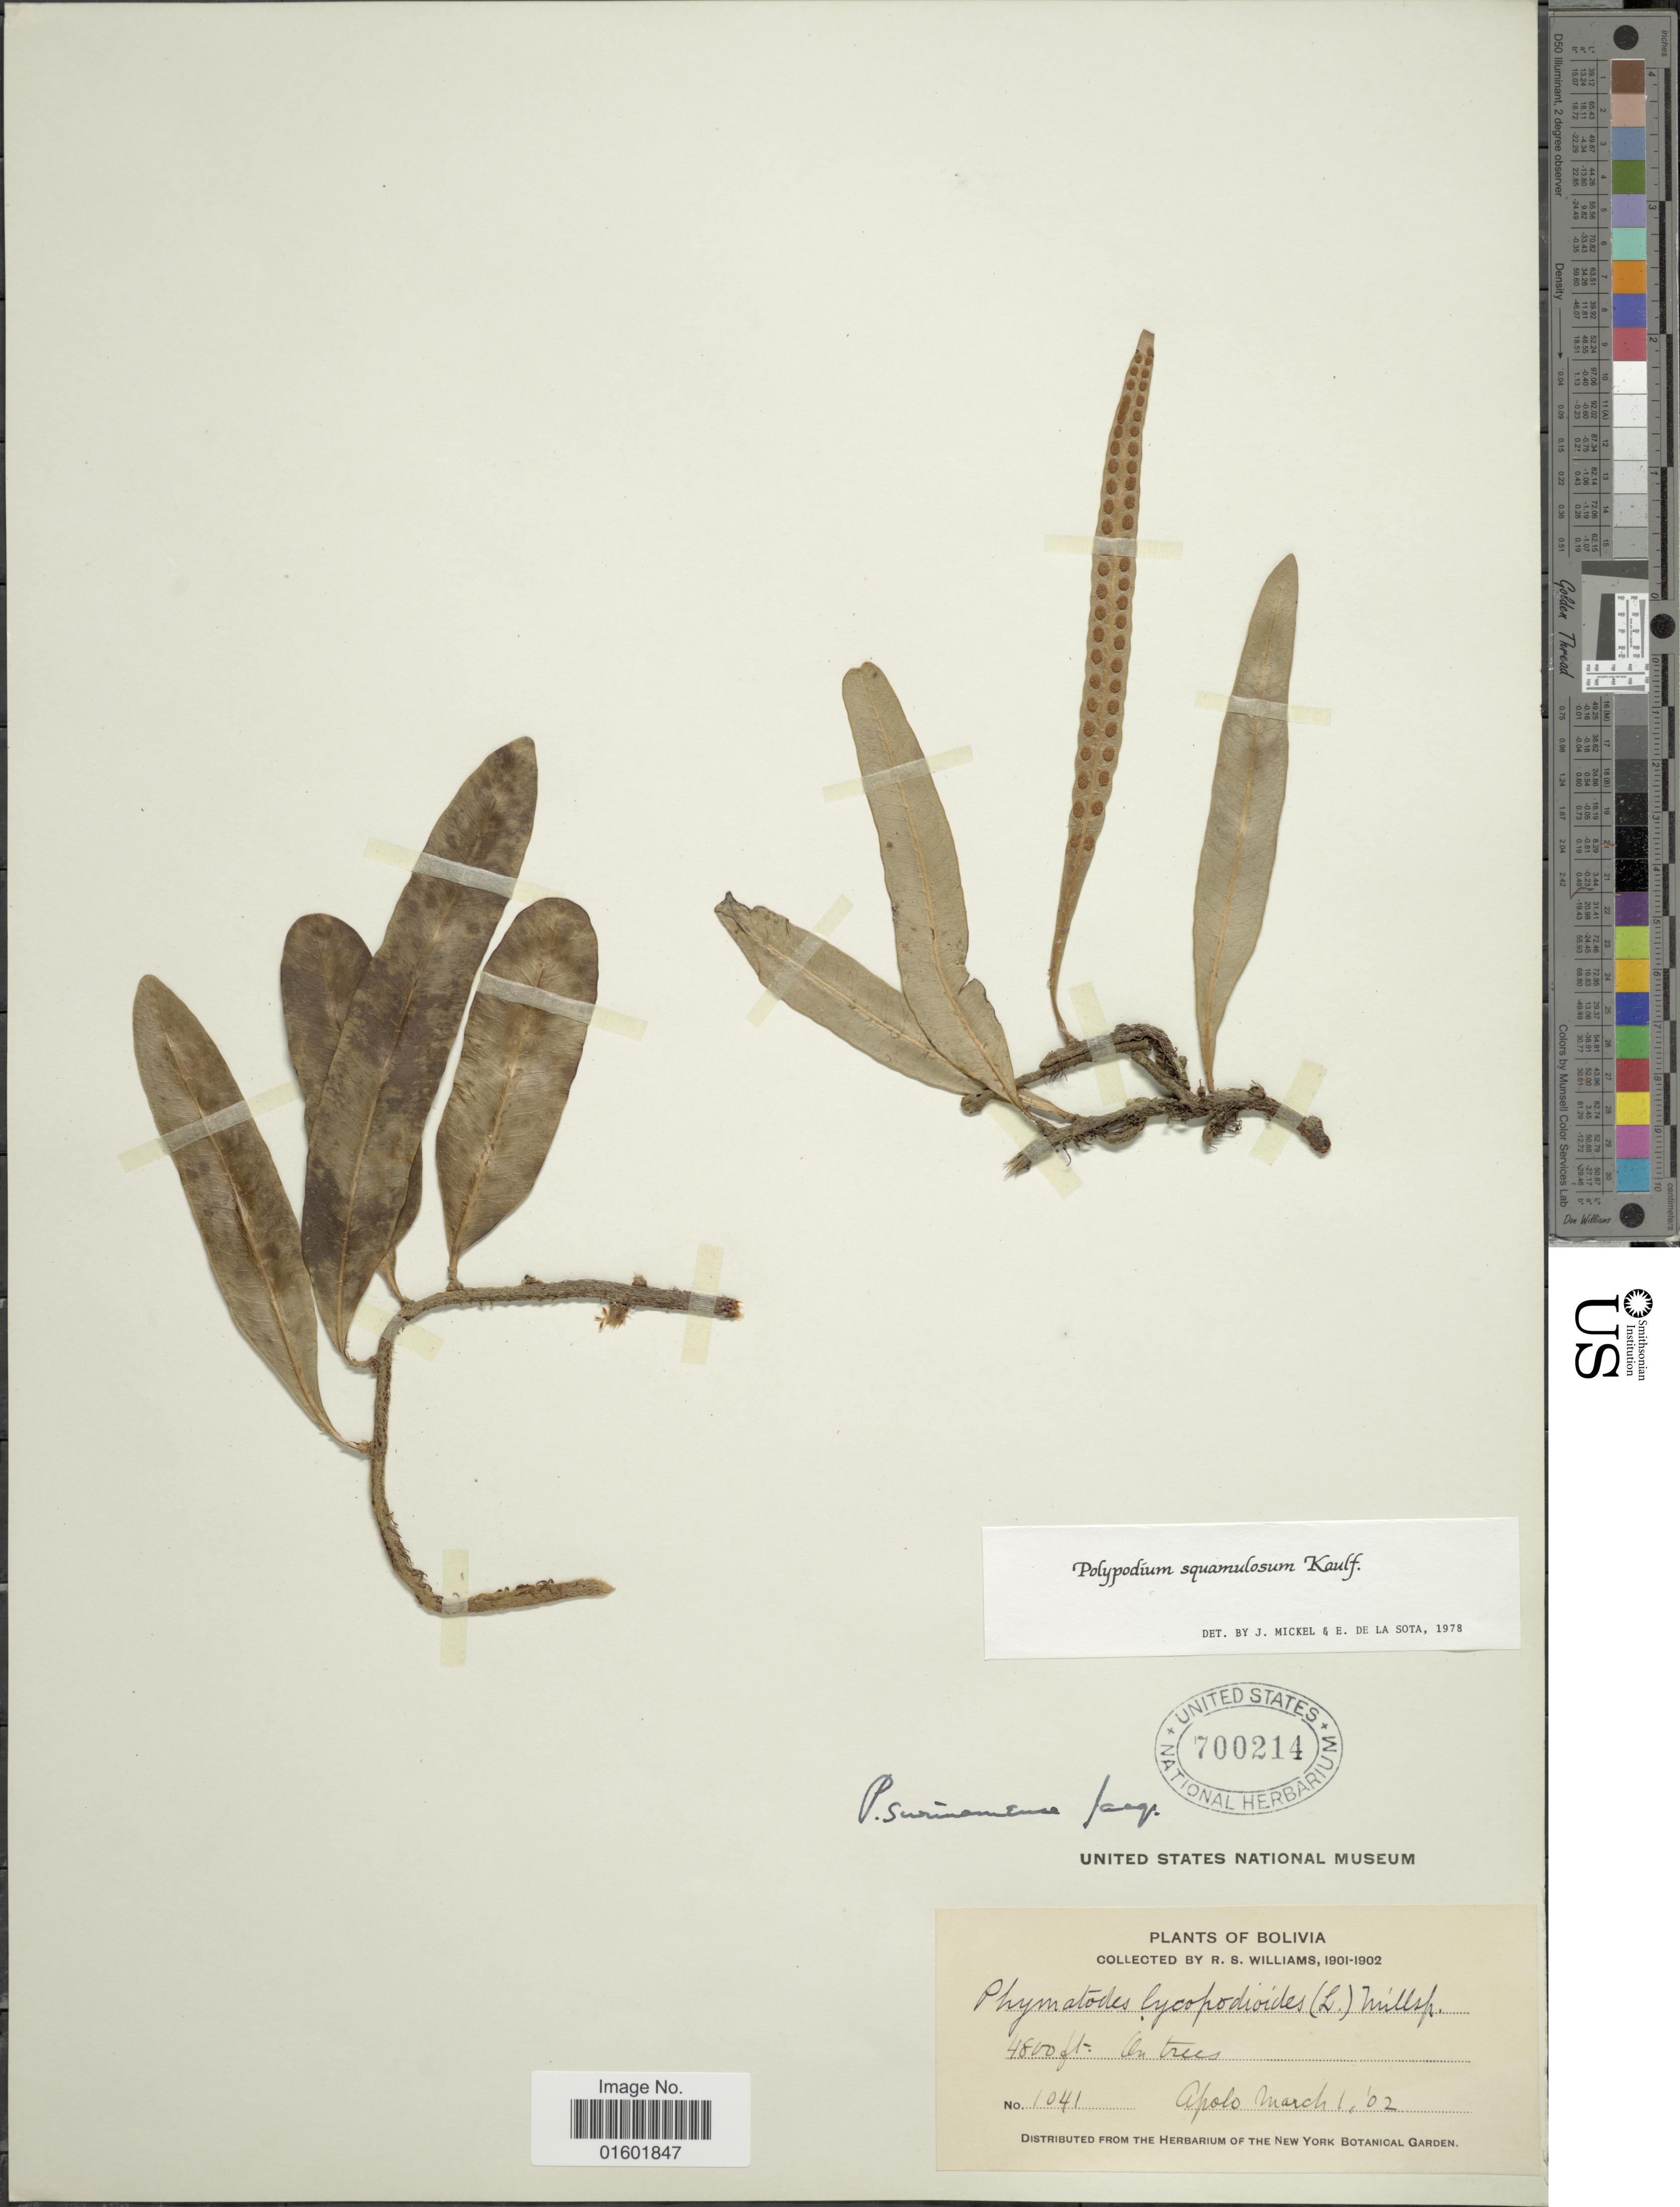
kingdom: Plantae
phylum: Tracheophyta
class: Polypodiopsida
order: Polypodiales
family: Polypodiaceae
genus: Microgramma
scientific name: Microgramma squamulosa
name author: (Kaulf.) Sota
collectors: R. S. Williams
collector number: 1041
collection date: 1902-03-01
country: Bolivia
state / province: La Paz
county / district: Franz Tamayo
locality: Apolo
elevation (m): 1463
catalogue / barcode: US 700214